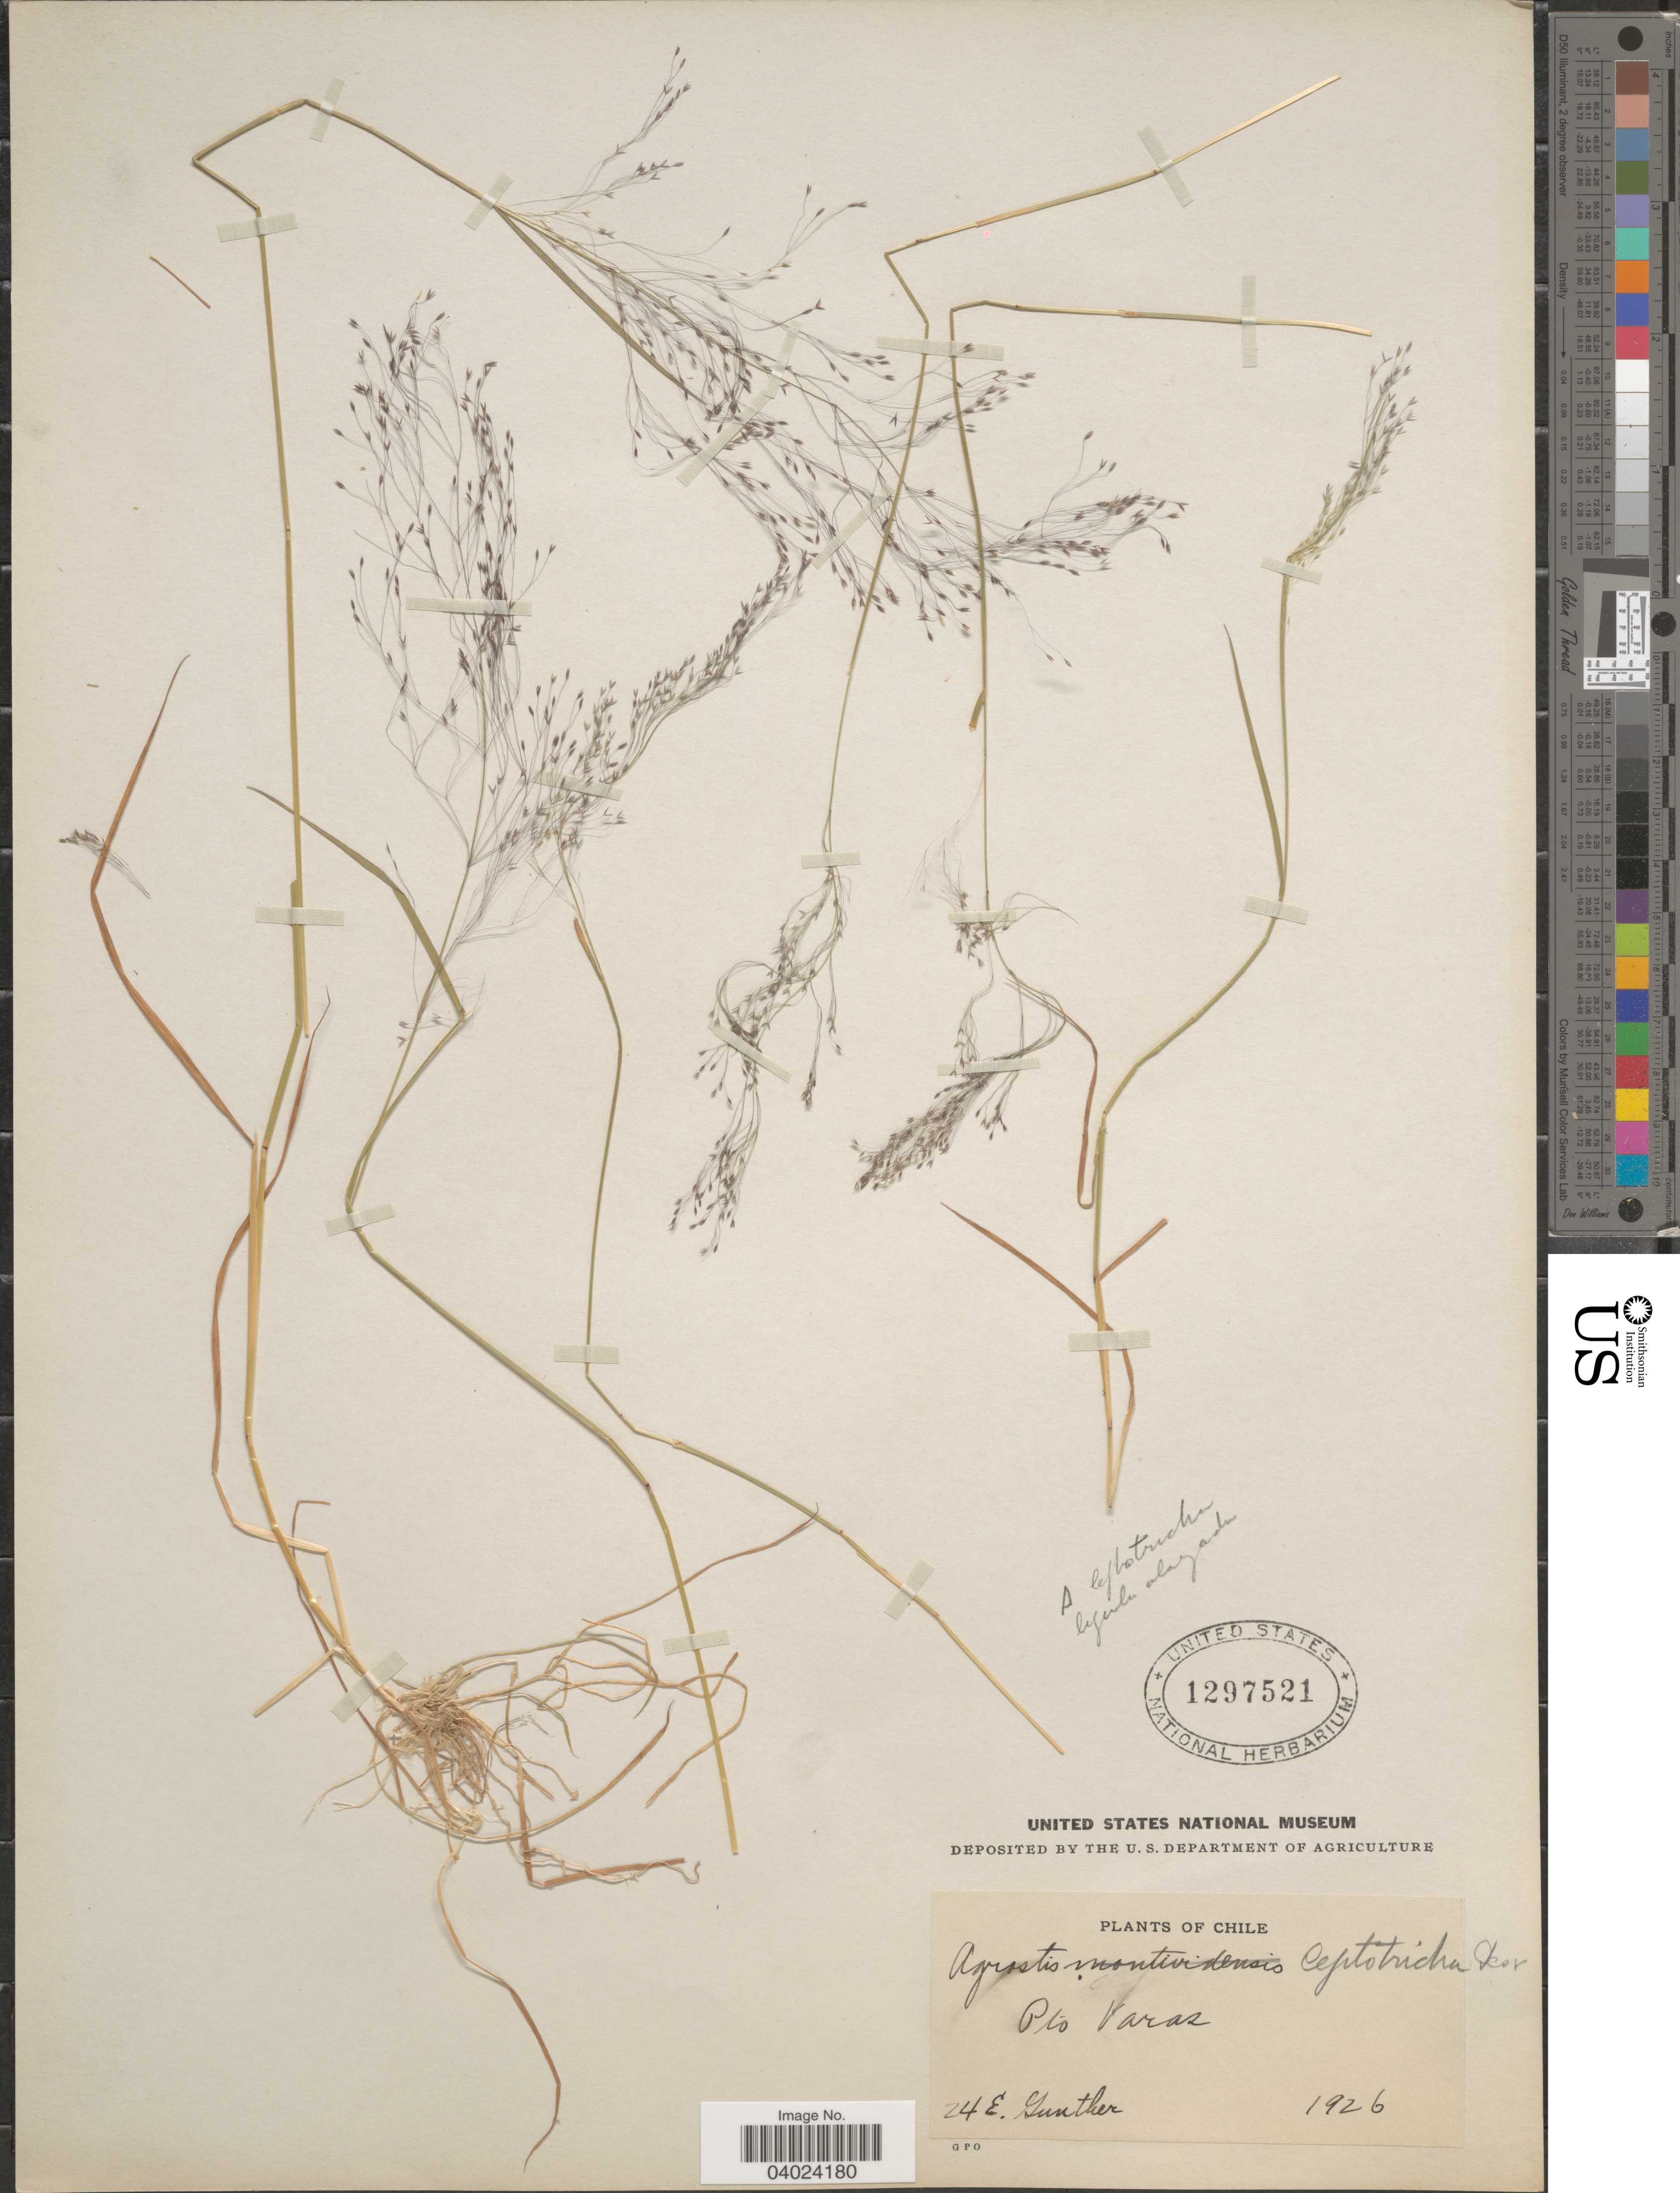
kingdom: Plantae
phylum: Tracheophyta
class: Liliopsida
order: Poales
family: Poaceae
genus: Agrostis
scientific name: Agrostis leptotricha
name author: É. Desv.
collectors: E. Gunther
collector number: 24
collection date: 1926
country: Chile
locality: Pto Varas.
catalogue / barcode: US 1297521